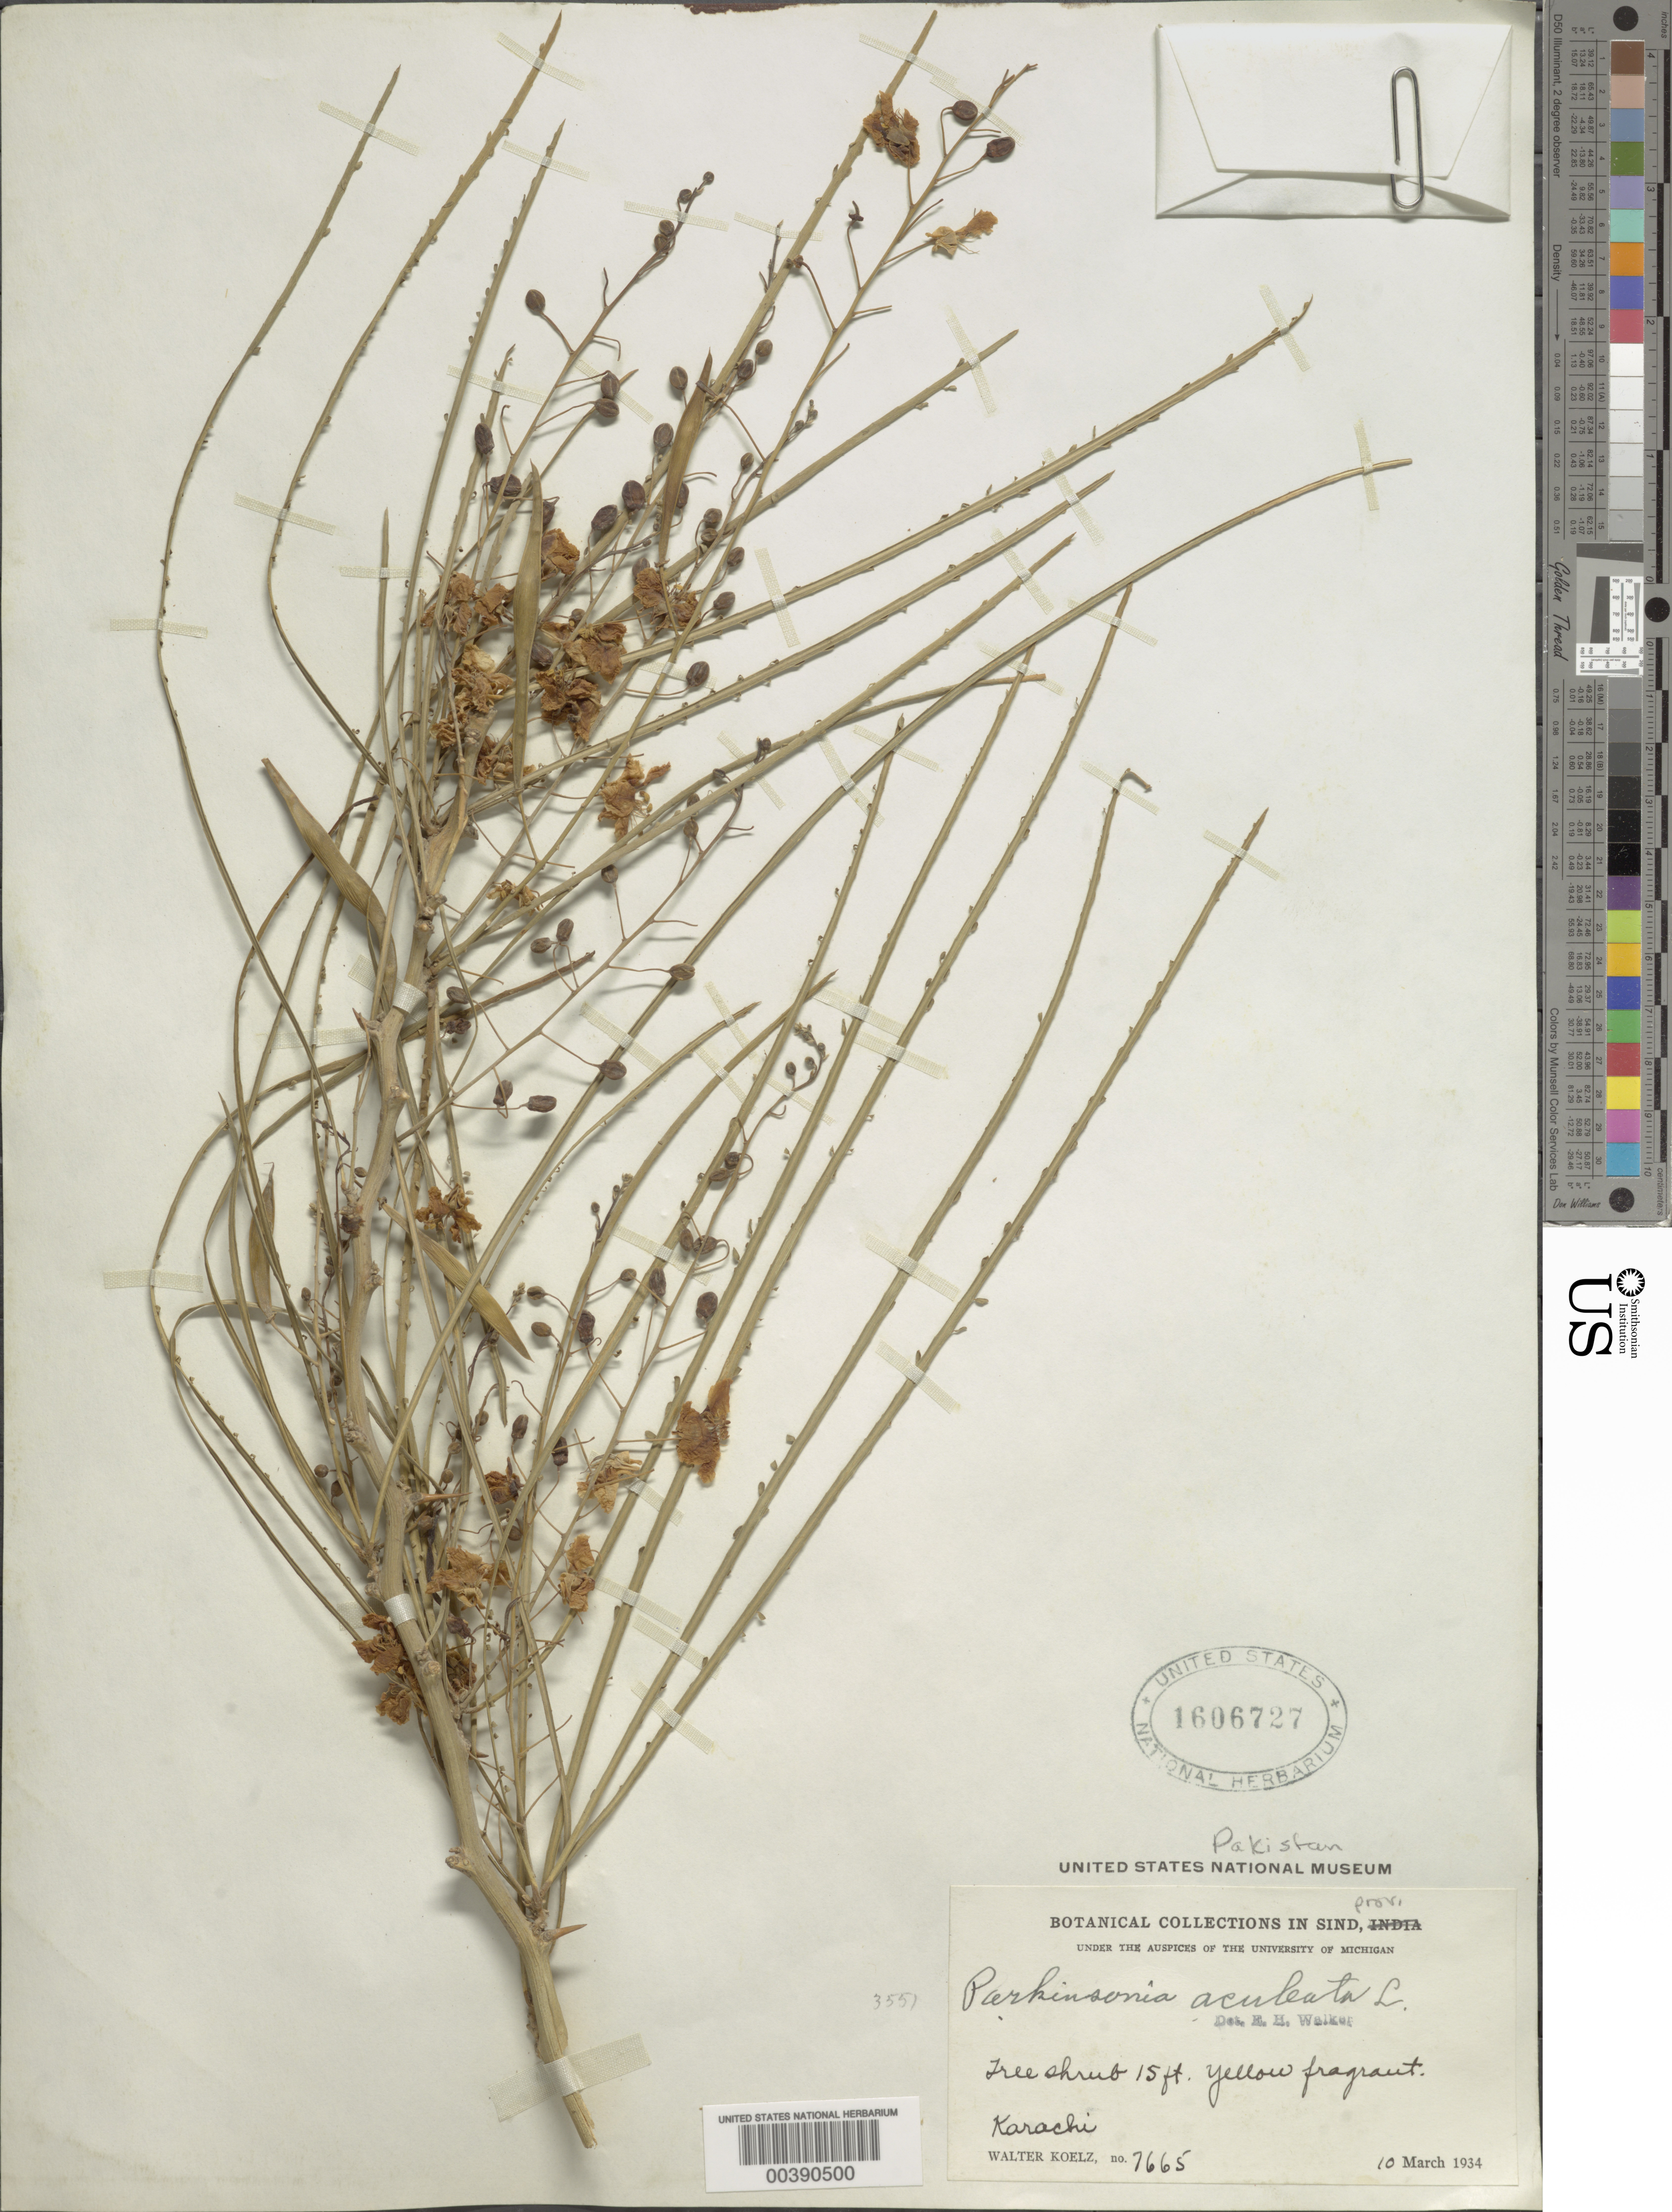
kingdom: Plantae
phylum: Tracheophyta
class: Magnoliopsida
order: Fabales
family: Fabaceae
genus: Parkinsonia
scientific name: Parkinsonia aculeata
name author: L.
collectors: W. N. Koelz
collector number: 7765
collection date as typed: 10 Mar 1934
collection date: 1934-03-10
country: Pakistan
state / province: Sindh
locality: Karachi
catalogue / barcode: US 1606727